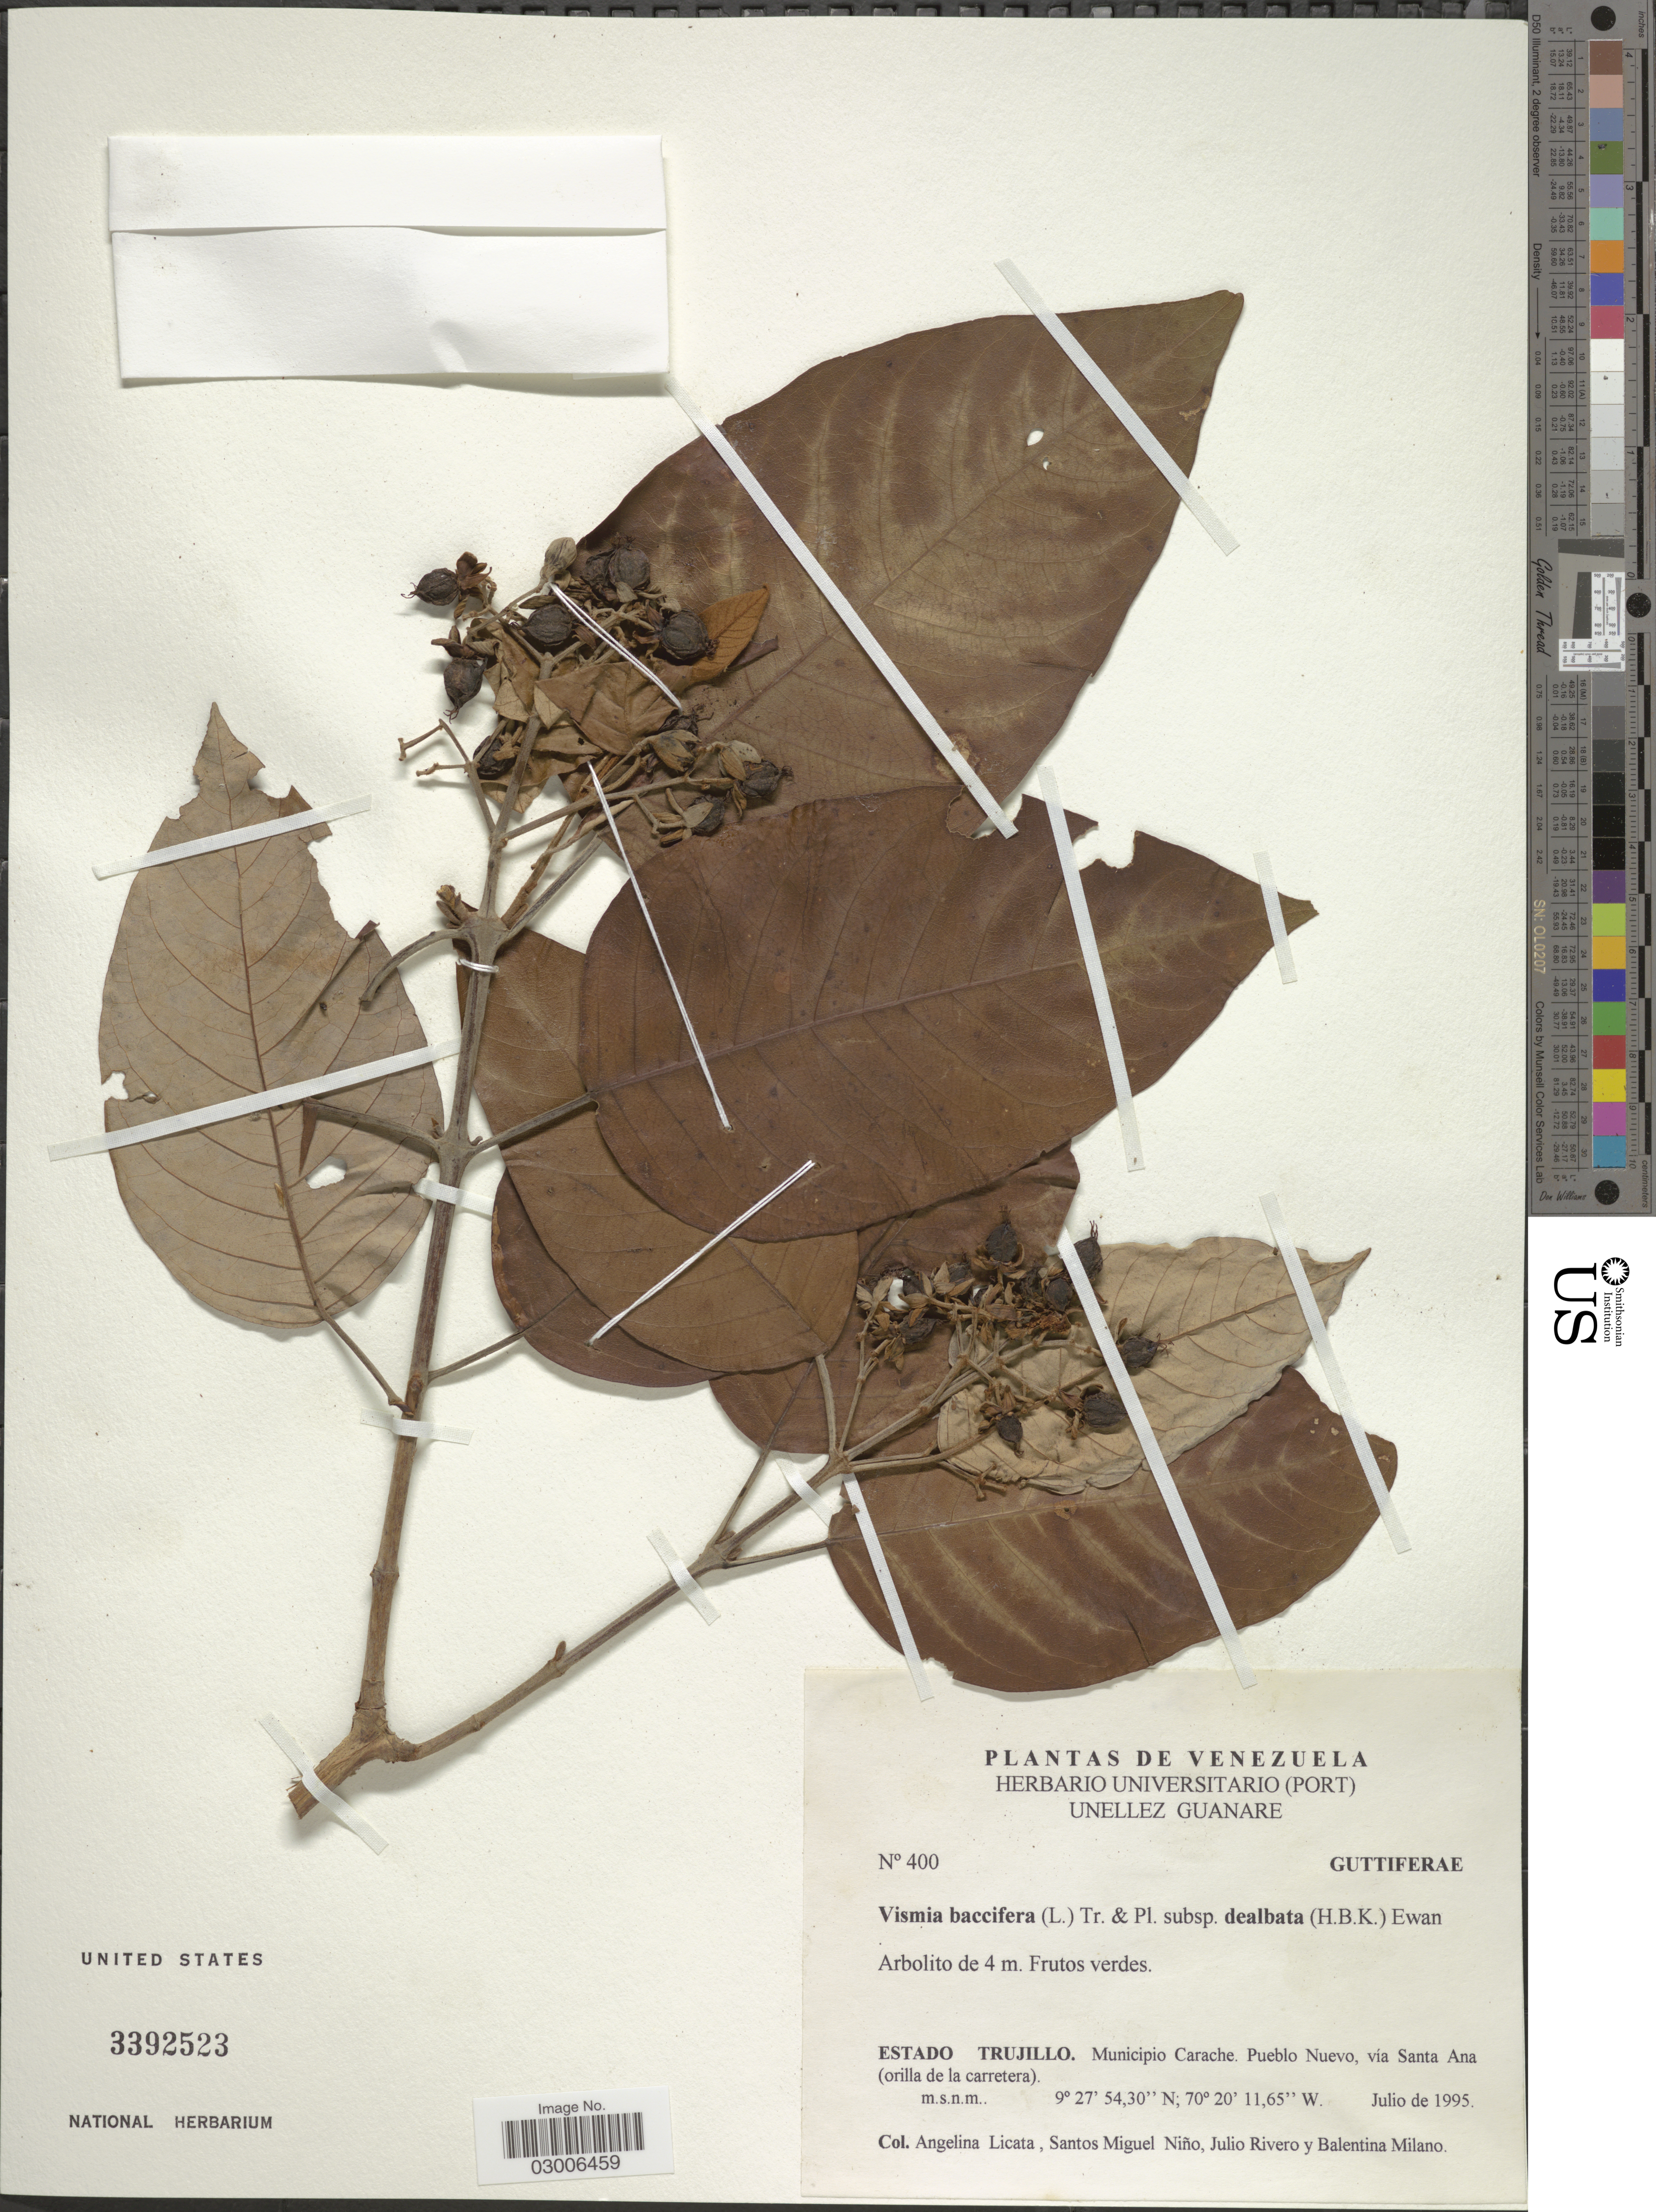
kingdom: Plantae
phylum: Tracheophyta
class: Magnoliopsida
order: Malpighiales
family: Hypericaceae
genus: Vismia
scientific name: Vismia baccifera subsp. dealbata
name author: (Kunth) Ewan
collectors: A. Licata, S. M. Niño, J. Rivero & B. Milano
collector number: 400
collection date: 1995-07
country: Venezuela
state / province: Trujillo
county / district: Carache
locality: Pueblo Nuevo, vía Santa Ana (orilla de la carretera).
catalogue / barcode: US 3392523